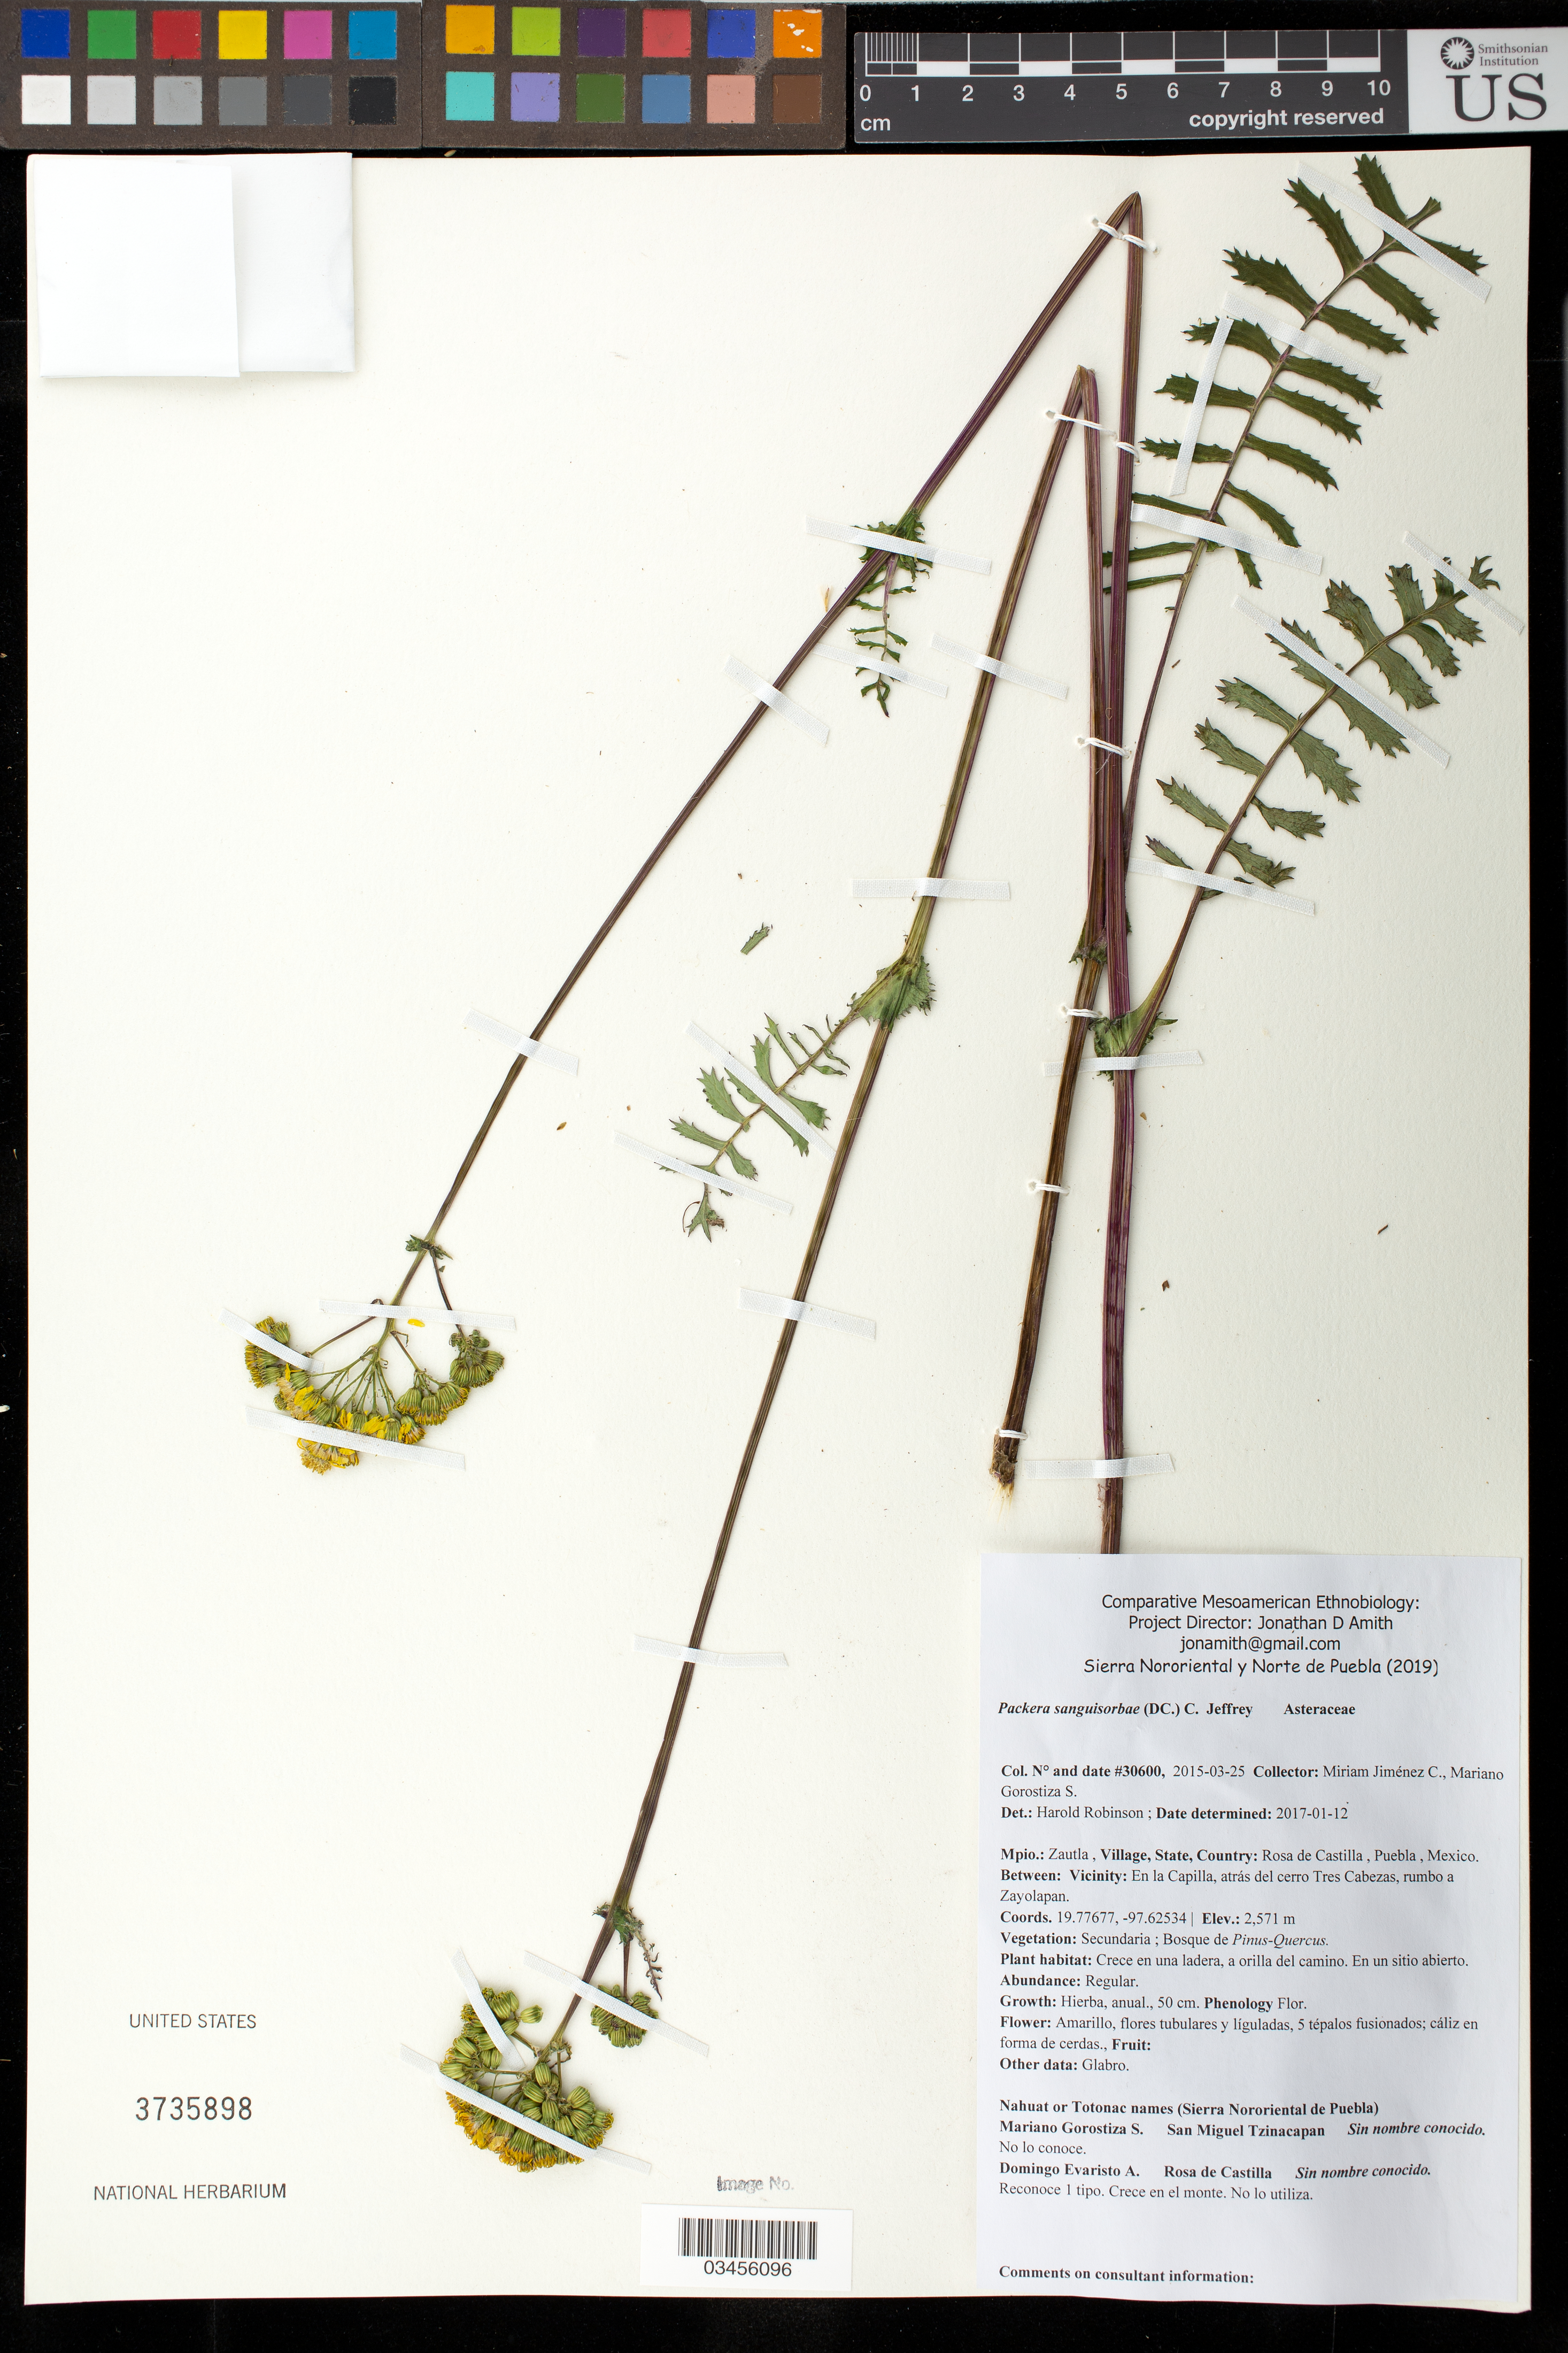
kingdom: Plantae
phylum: Tracheophyta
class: Magnoliopsida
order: Asterales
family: Asteraceae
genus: Packera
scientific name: Packera sanguisorbae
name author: (DC.) C. Jeffrey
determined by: Robinson, Harold E., (US)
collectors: M. Jiménez Chimil & M. Gorostiza S.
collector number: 30600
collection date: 2015-03-25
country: México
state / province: Puebla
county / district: Zautla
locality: PUEBLO: Rosa de Castilla; LOCALIDAD EXACTA: En La Capilla, atrás del cerro Tres Cabezas, rumbo a Zayolapan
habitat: Bosque de Pinus-Quercus | En una ladera, a orilla del camino. En un sitio abierto.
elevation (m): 2571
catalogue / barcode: US 3735898